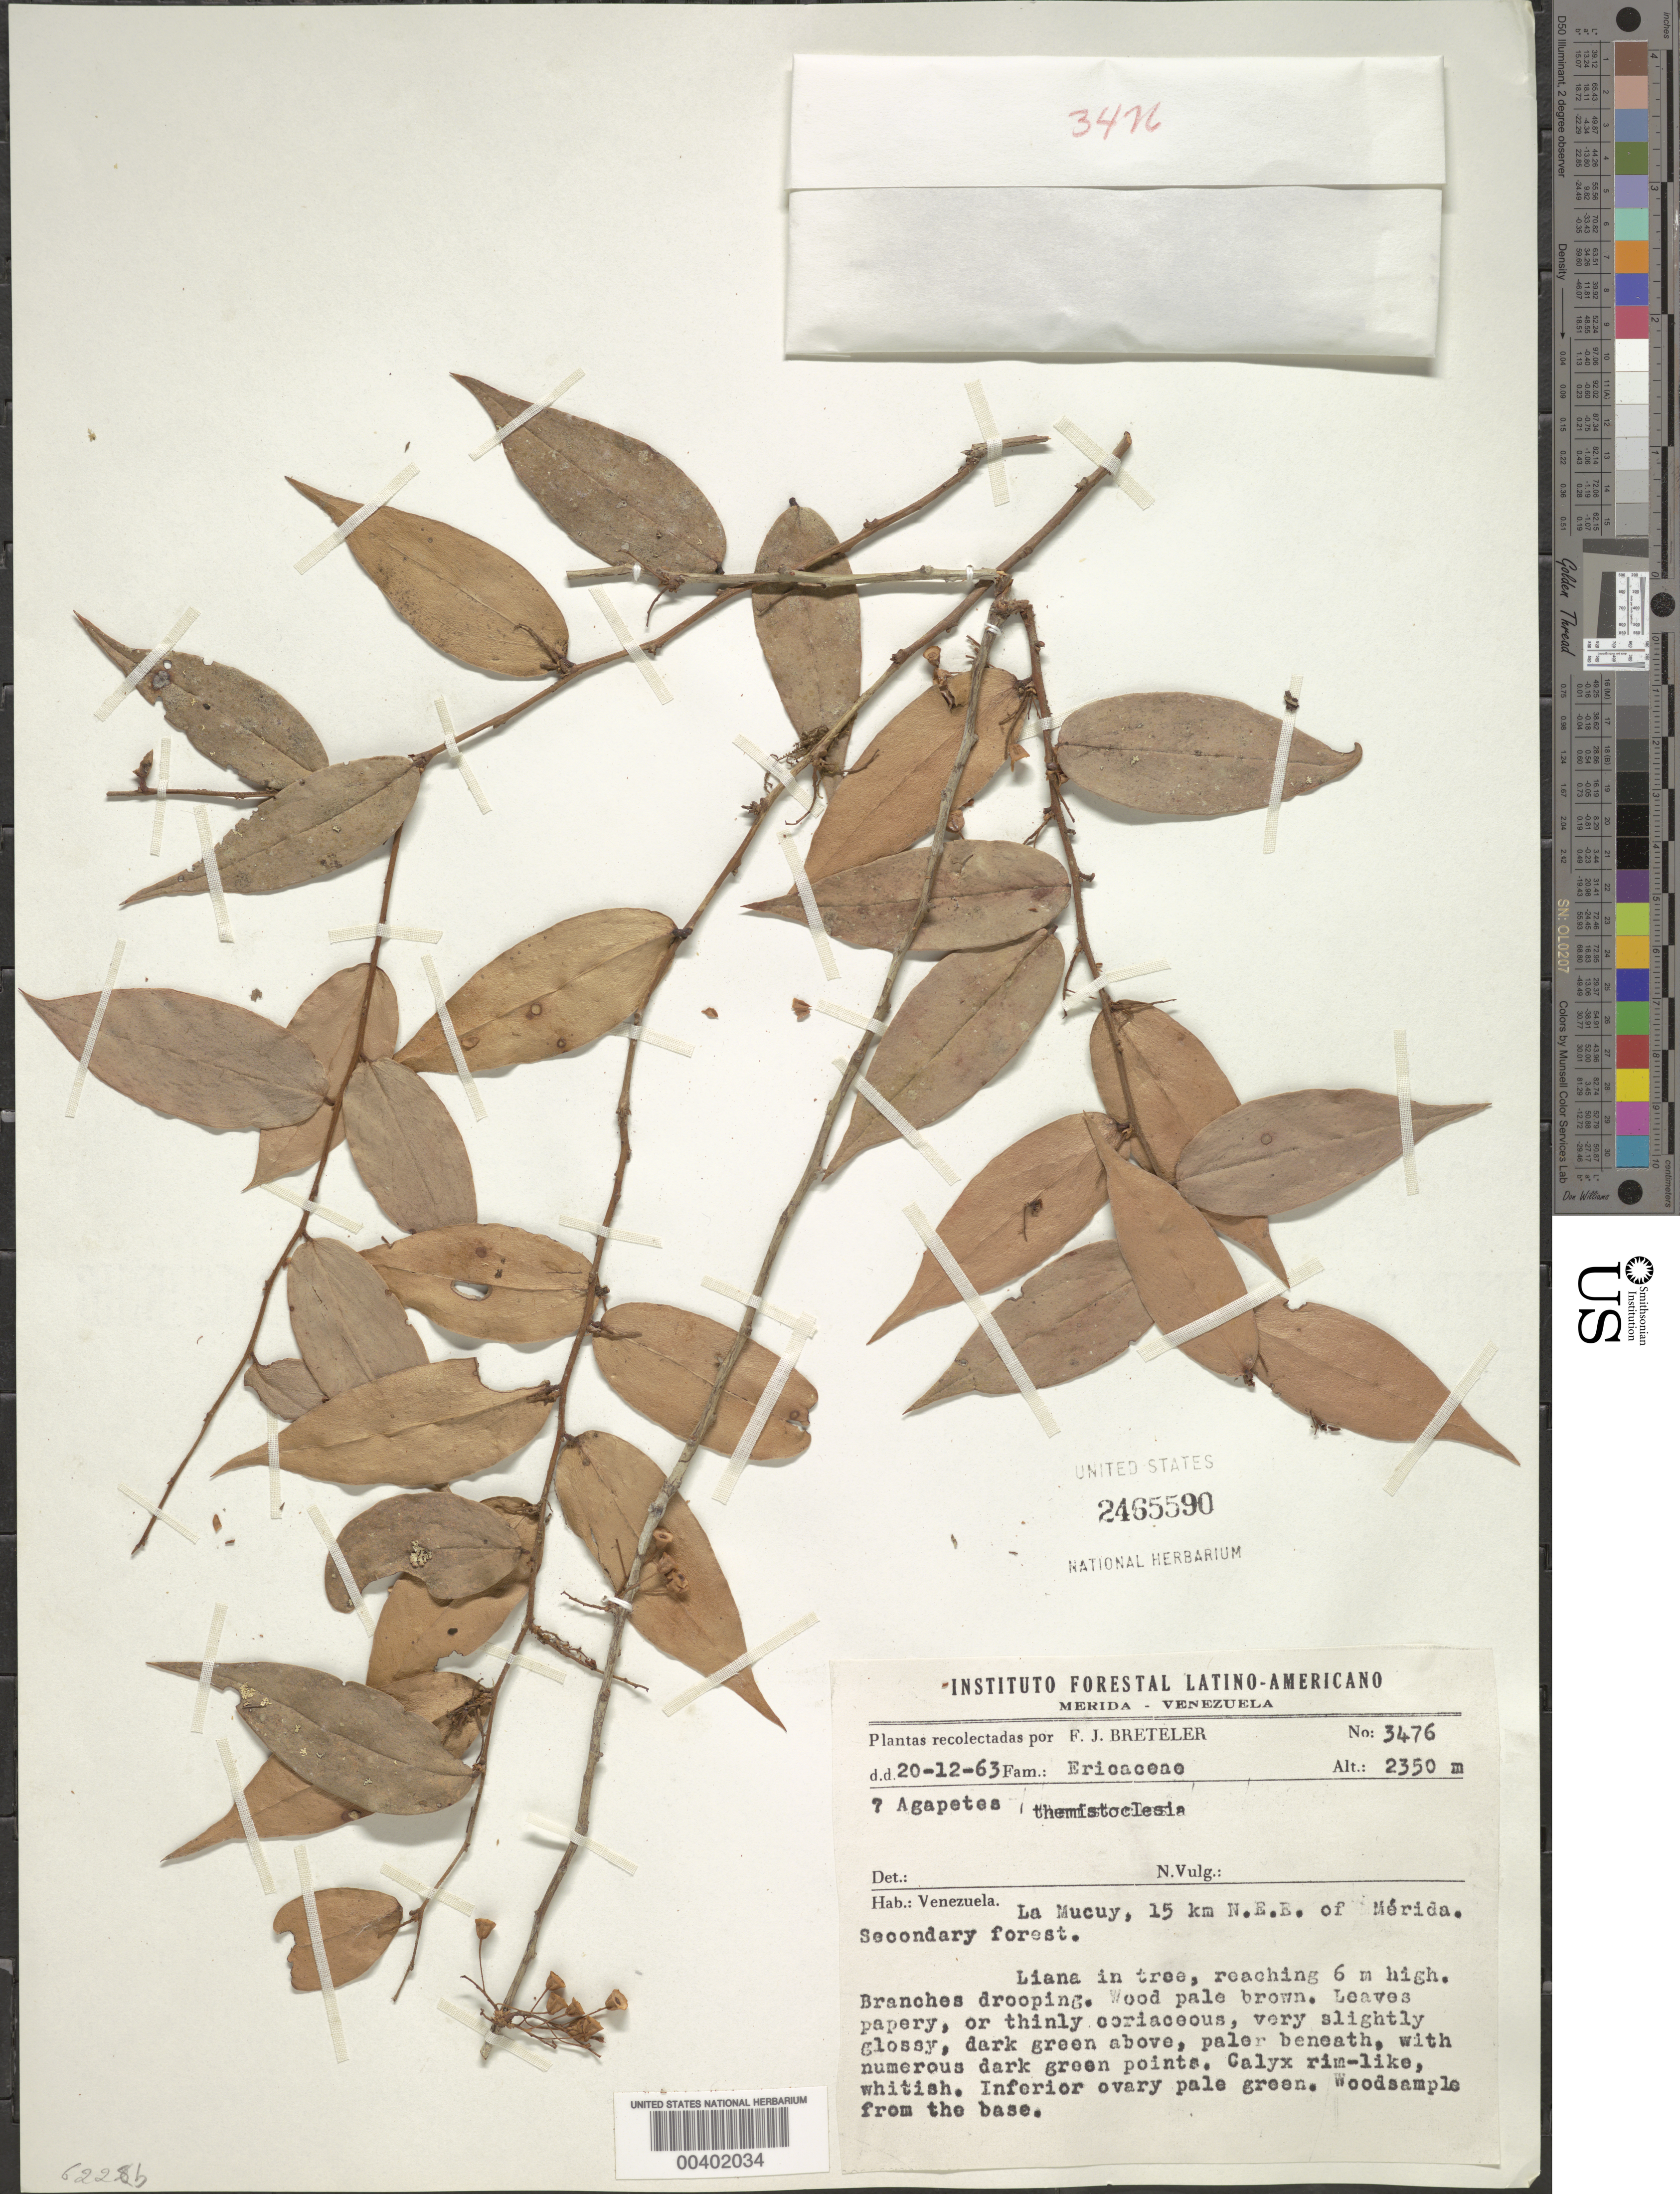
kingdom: Plantae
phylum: Tracheophyta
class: Magnoliopsida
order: Ericales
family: Ericaceae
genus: Themistoclesia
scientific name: Themistoclesia sp.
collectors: F. J. Breteler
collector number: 3476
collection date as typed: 20 Dec 1963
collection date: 1963-12-20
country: Venezuela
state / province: Mérida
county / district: Libertador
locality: La Mucuy, 15 dm. N.E.E. of Mérida. Mucuy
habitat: Secondary forest.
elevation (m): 2350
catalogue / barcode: US 2465590